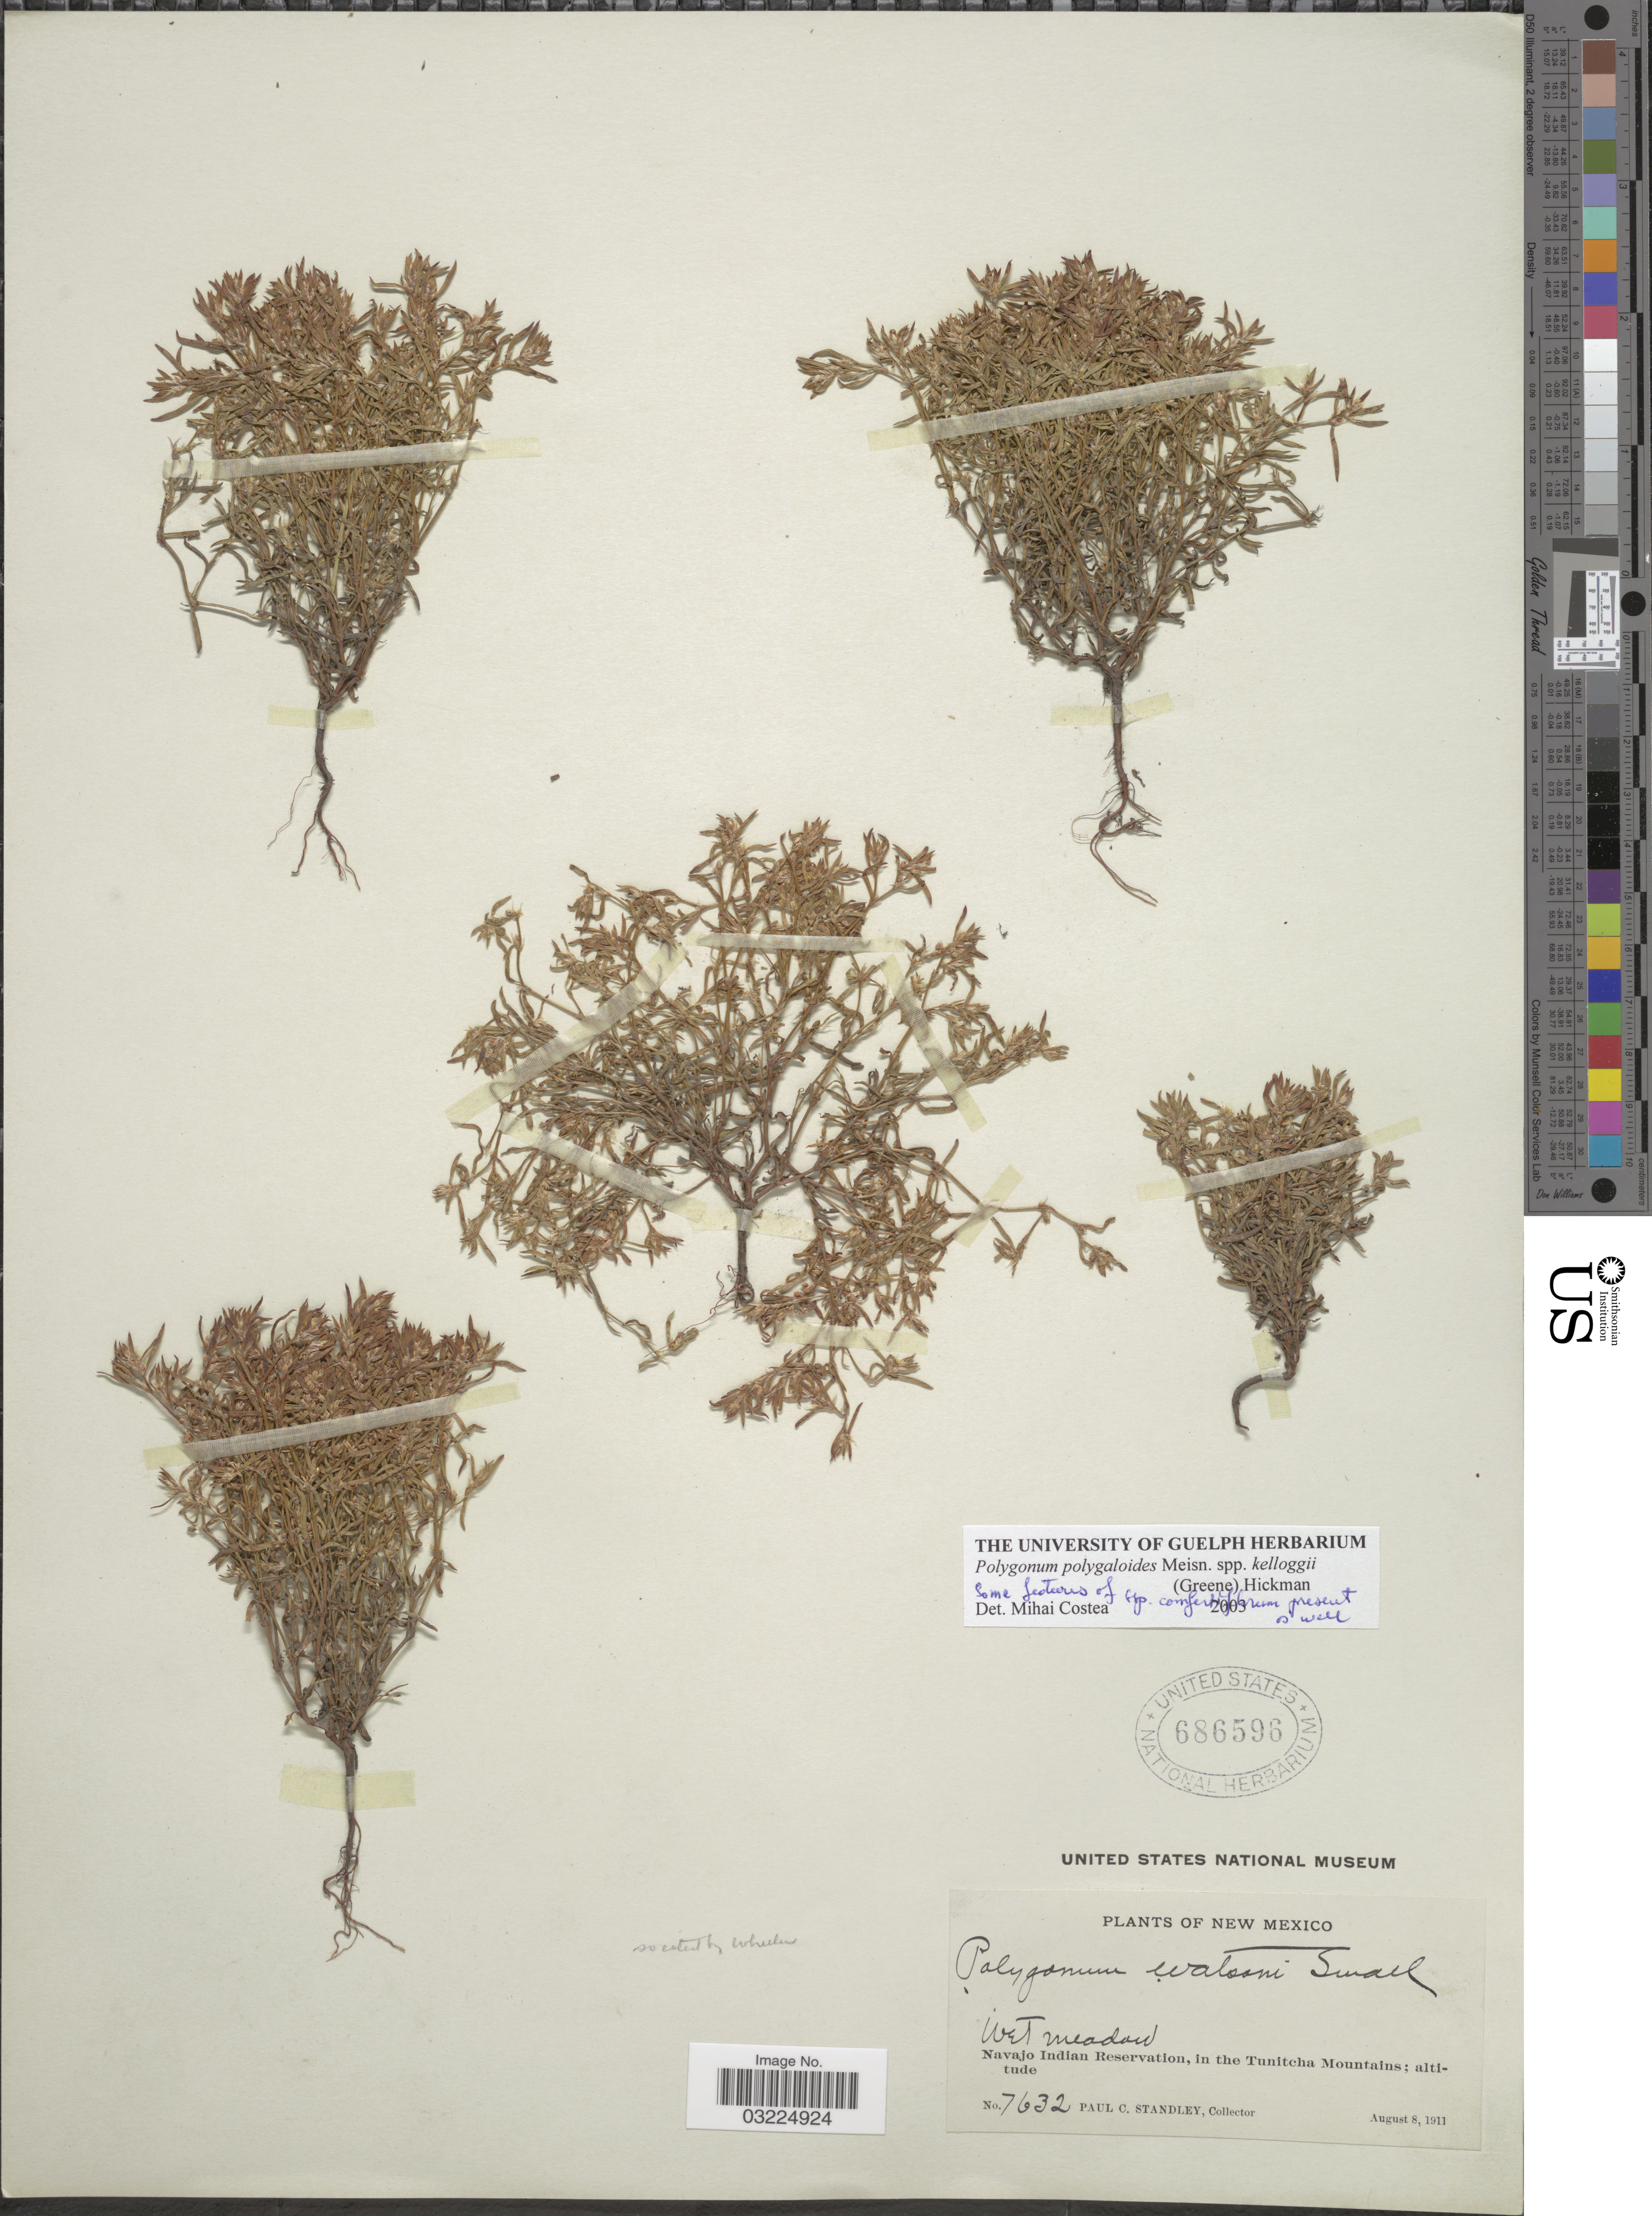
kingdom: Plantae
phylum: Tracheophyta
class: Magnoliopsida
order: Caryophyllales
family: Polygonaceae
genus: Polygonum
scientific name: Polygonum polygaloides subsp. kelloggii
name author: (Greene) Hickman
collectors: P. C. Standley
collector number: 7632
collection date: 1911-08-08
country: United States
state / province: New Mexico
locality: Navajo Indian Reservation, in the Tunitcha Mountains.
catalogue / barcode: US 686596